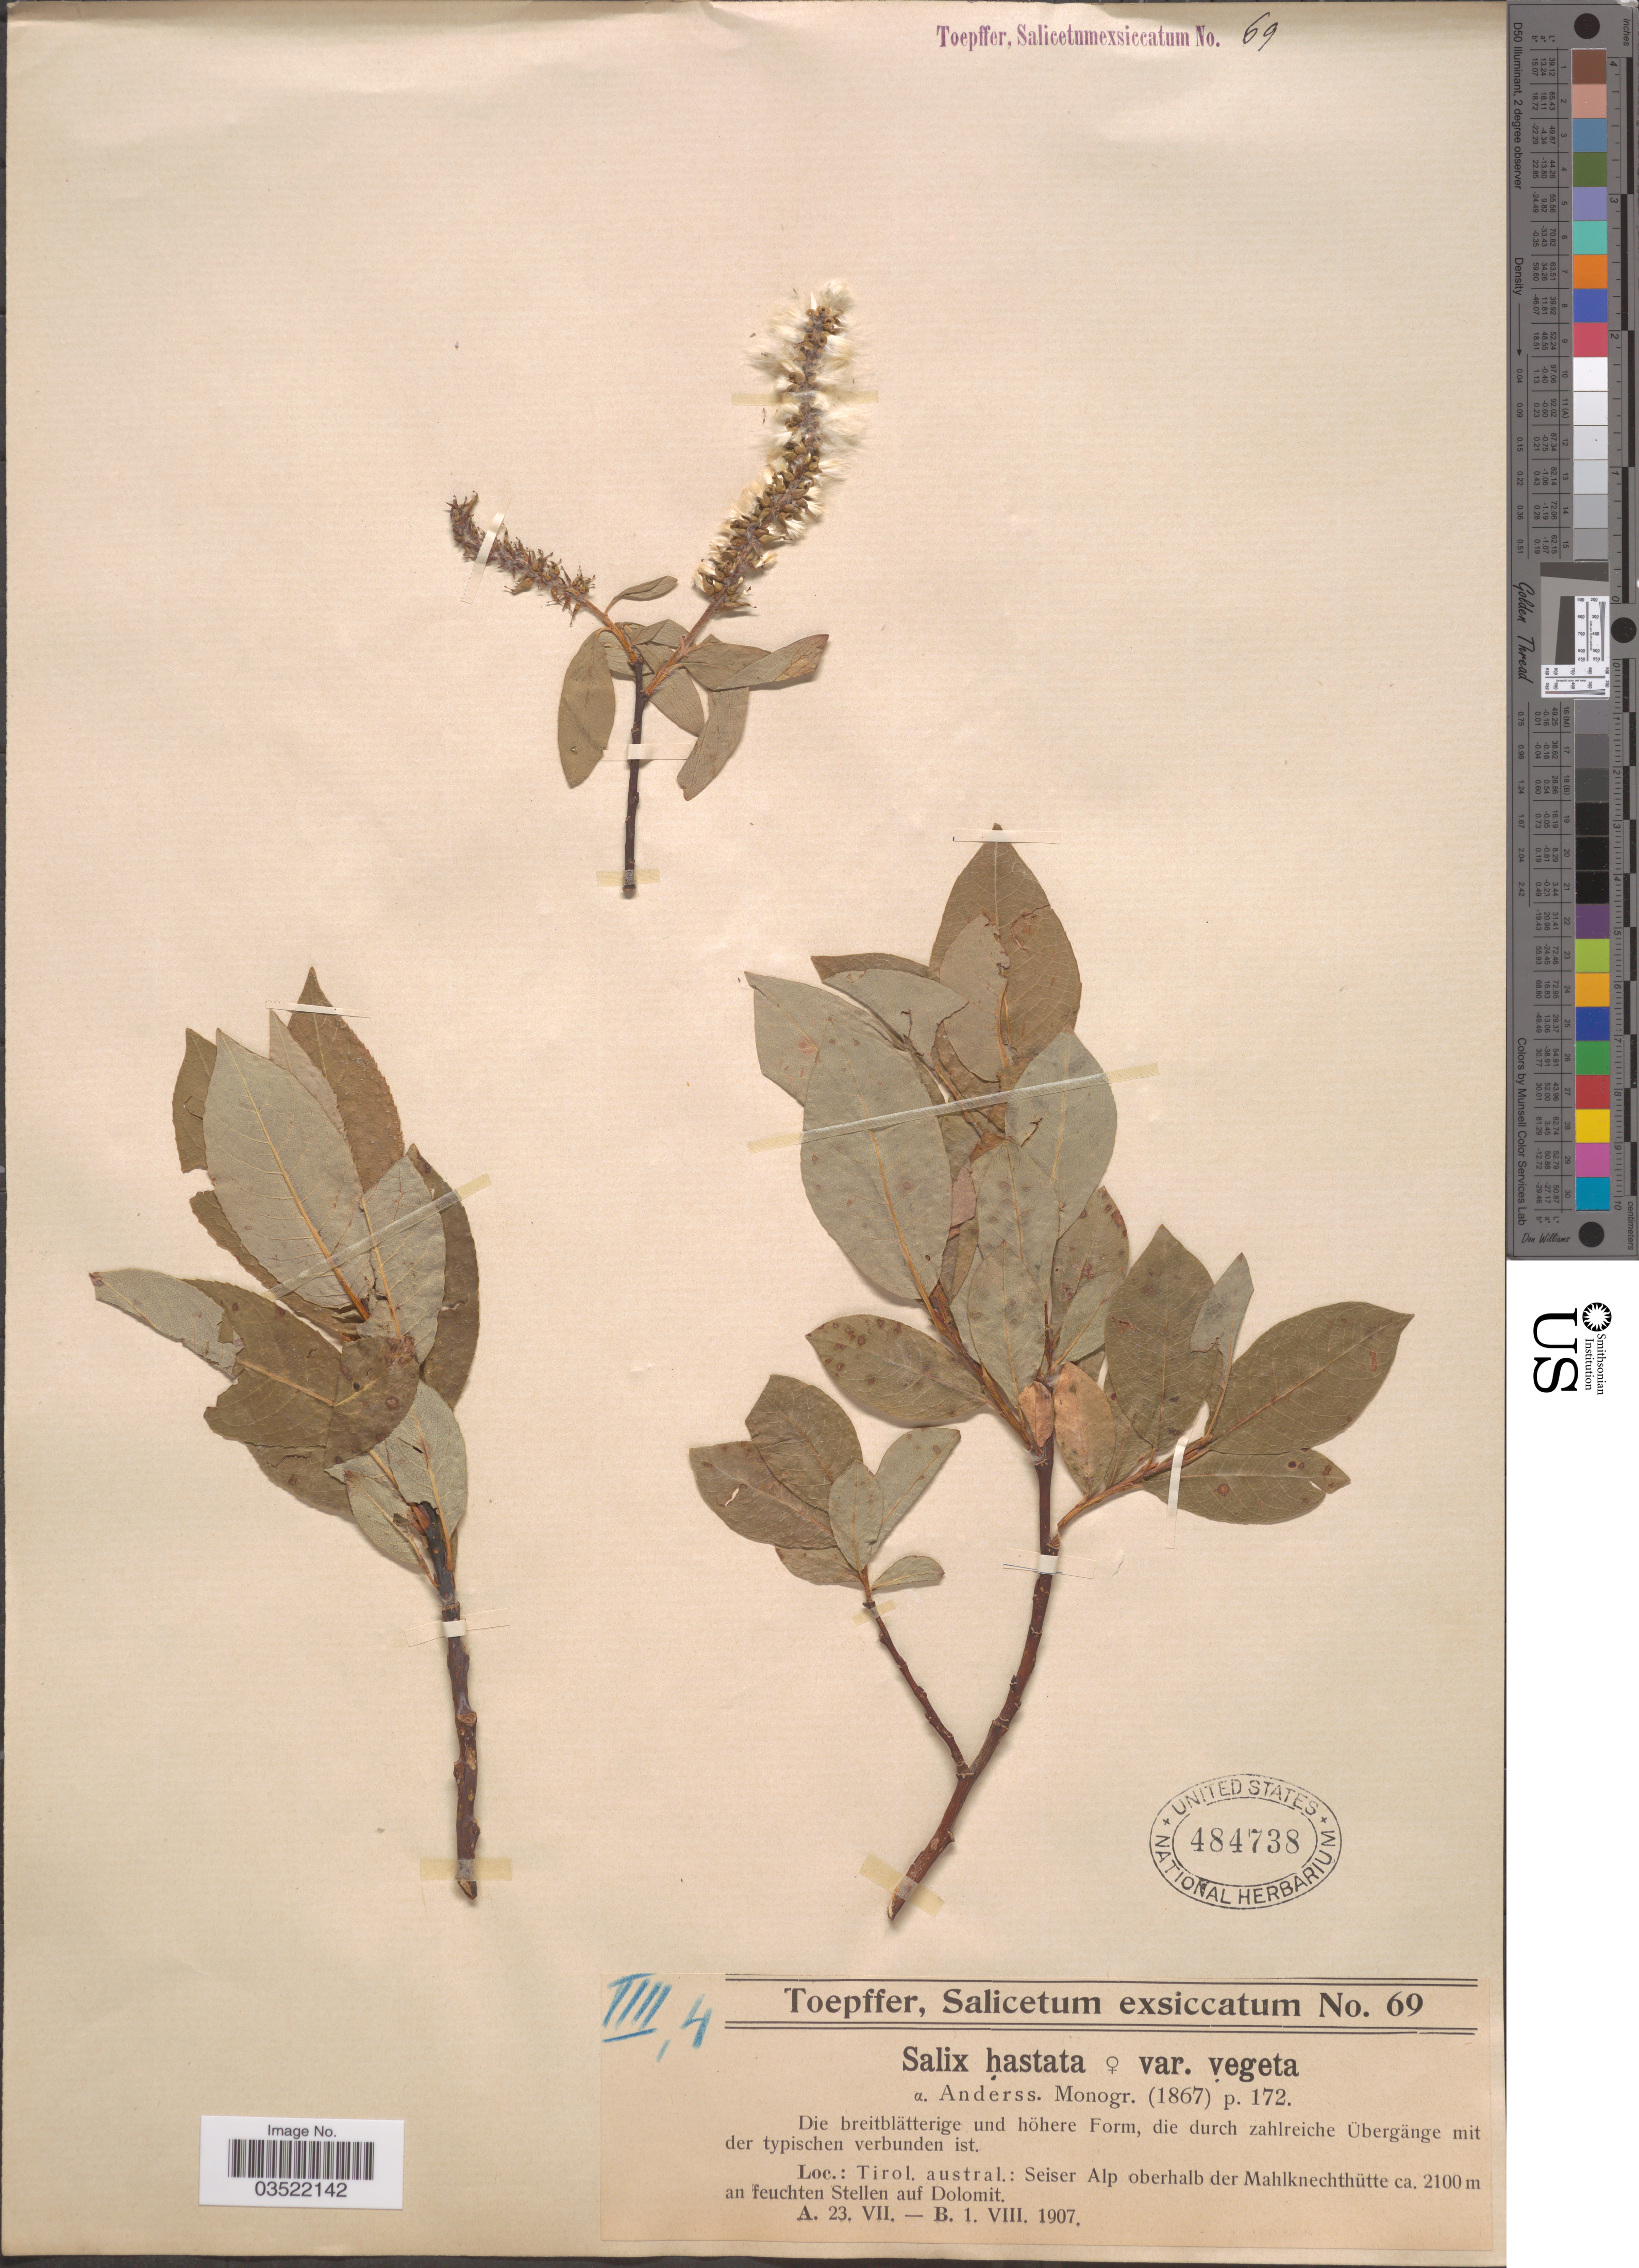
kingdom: Plantae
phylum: Tracheophyta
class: Magnoliopsida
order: Malpighiales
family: Salicaceae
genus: Salix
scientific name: Salix hastata var. vegeta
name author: Andersson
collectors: A. Toepffer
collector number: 69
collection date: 1907-07-23/1907-08-01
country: Austria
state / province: Styria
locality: Tirol. austral.: Seiser Alp oberhalb der Mahlknechthütte an feuchten Stellen auf Dolomit.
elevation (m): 2100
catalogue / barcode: US 484738